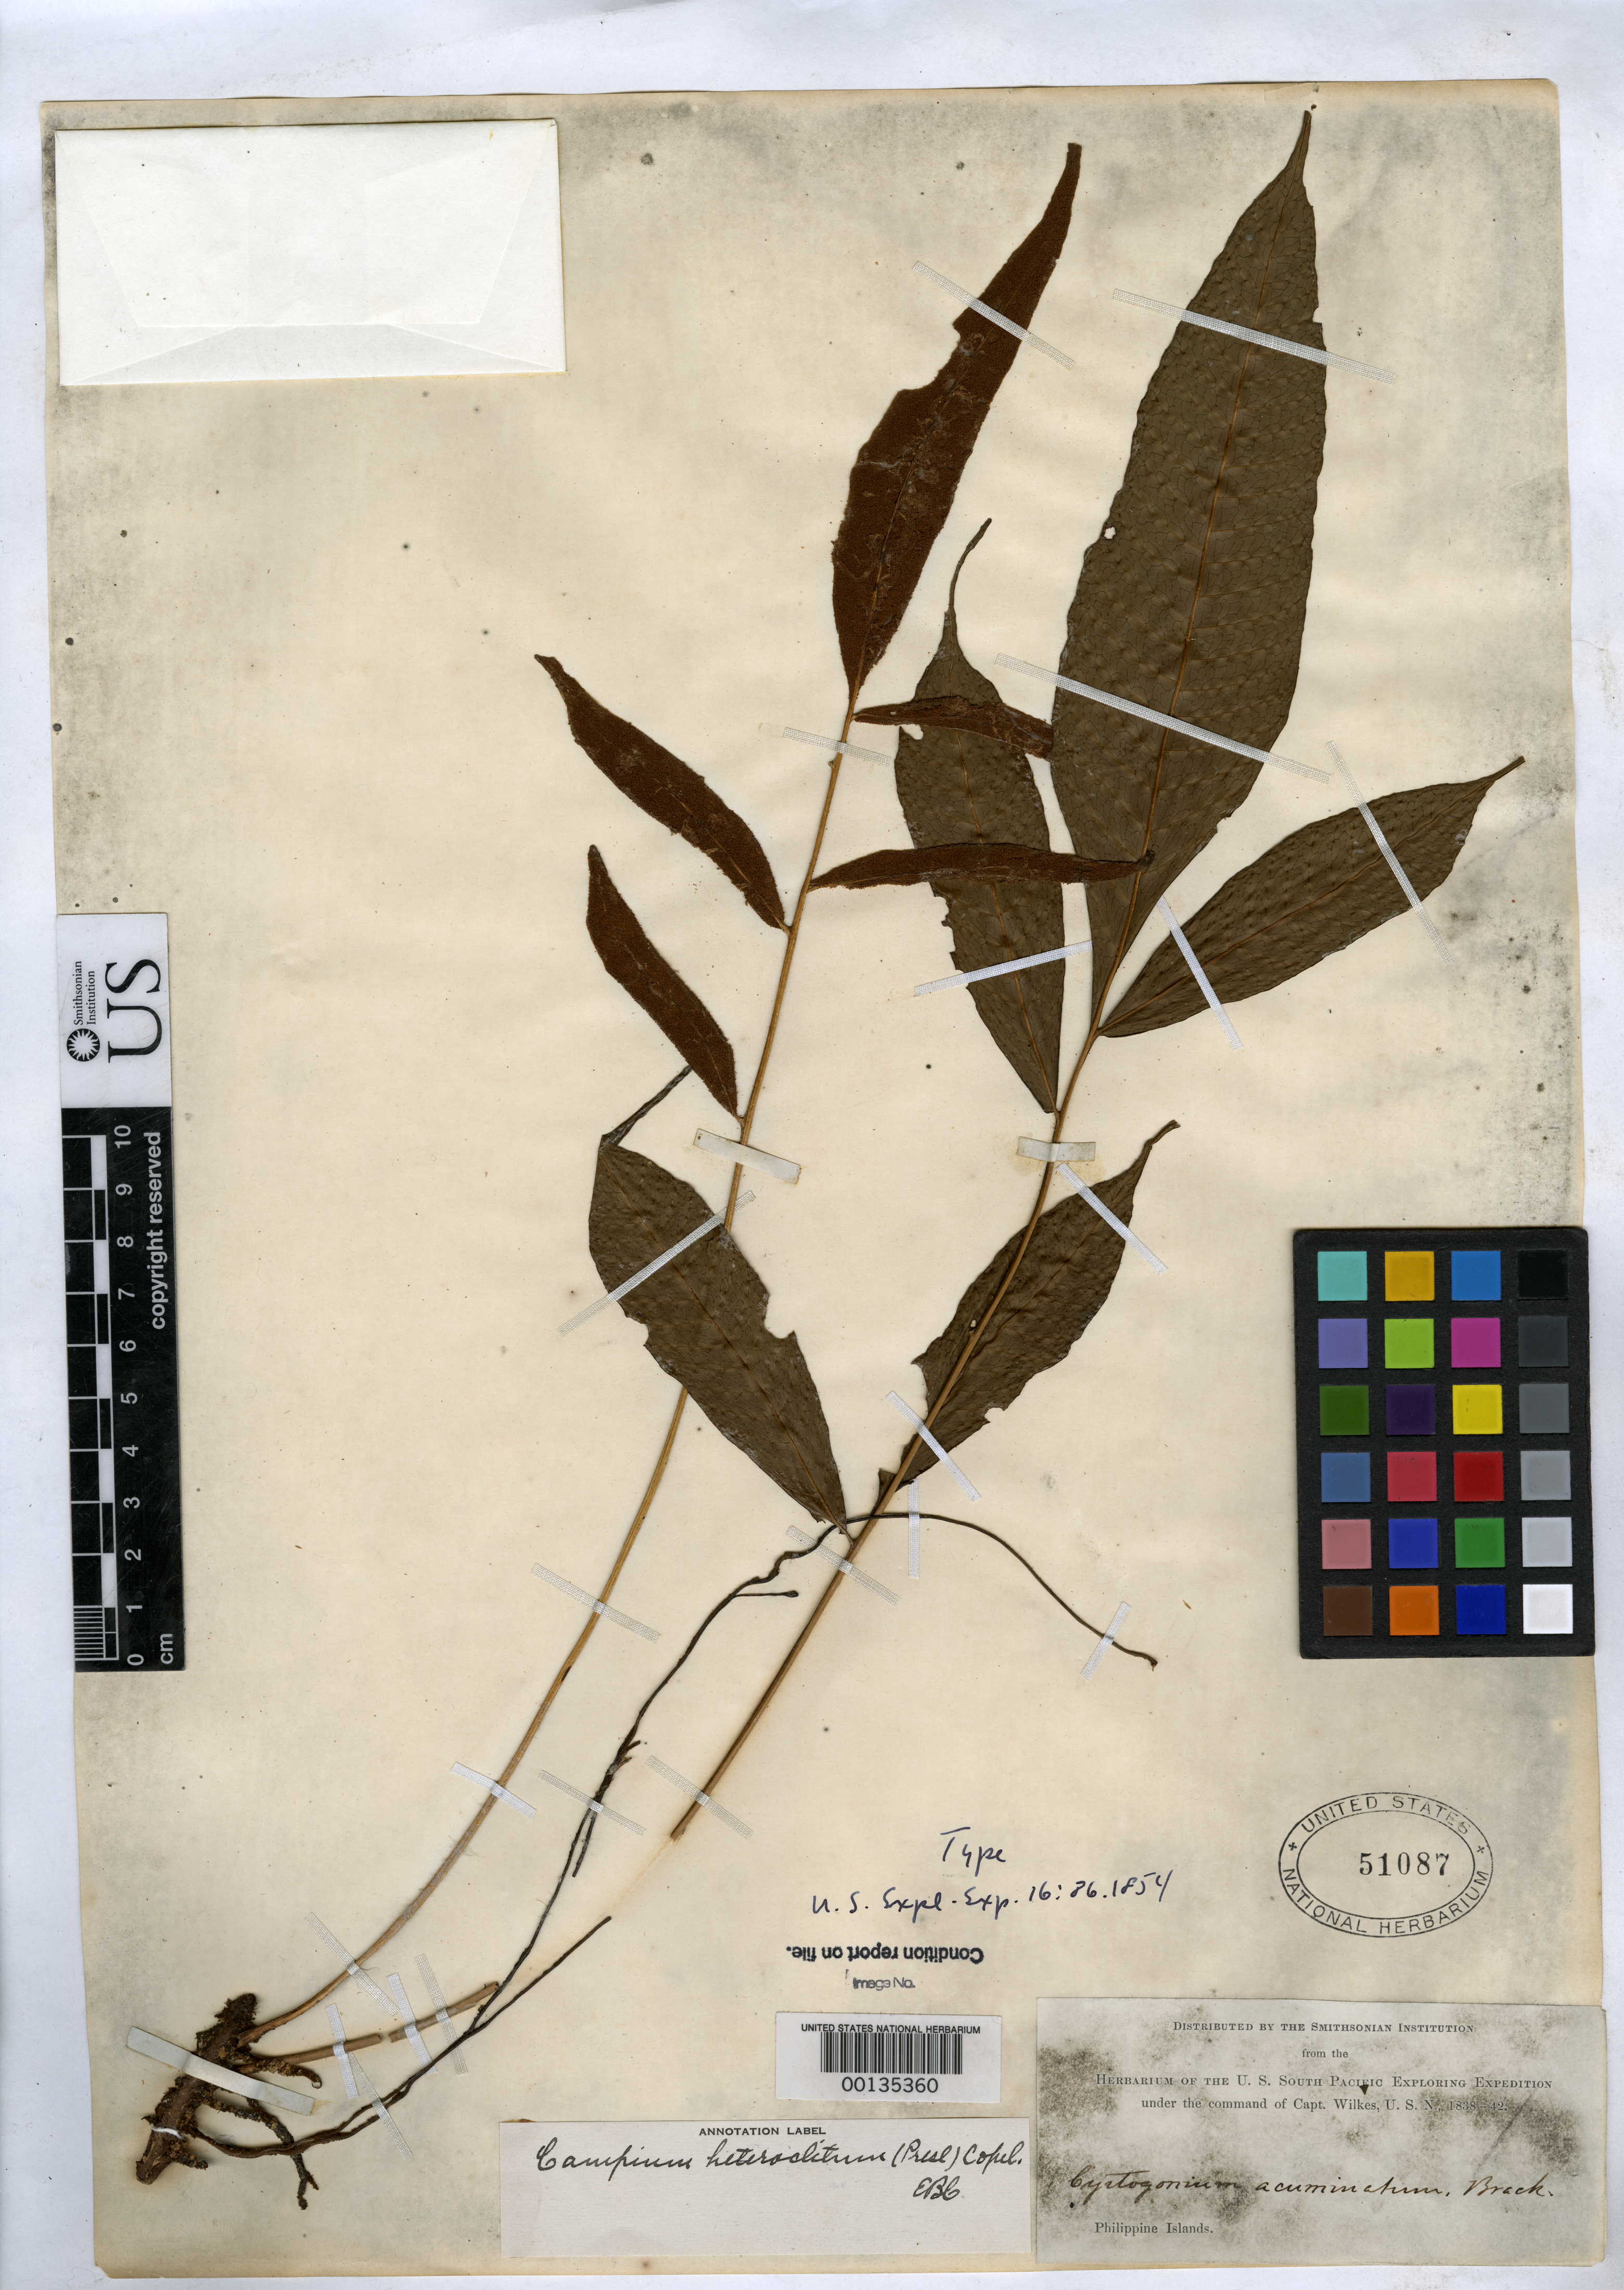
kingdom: Plantae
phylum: Tracheophyta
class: Polypodiopsida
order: Polypodiales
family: Dryopteridaceae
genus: Cyrtogonium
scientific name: Cyrtogonium acuminatum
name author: Brack. in Wilkes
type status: Holotype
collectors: Wilkes Explor. Exped.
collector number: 1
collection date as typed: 1838 to -- --- 1842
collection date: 1838/1842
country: Philippines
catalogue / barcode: US 51087